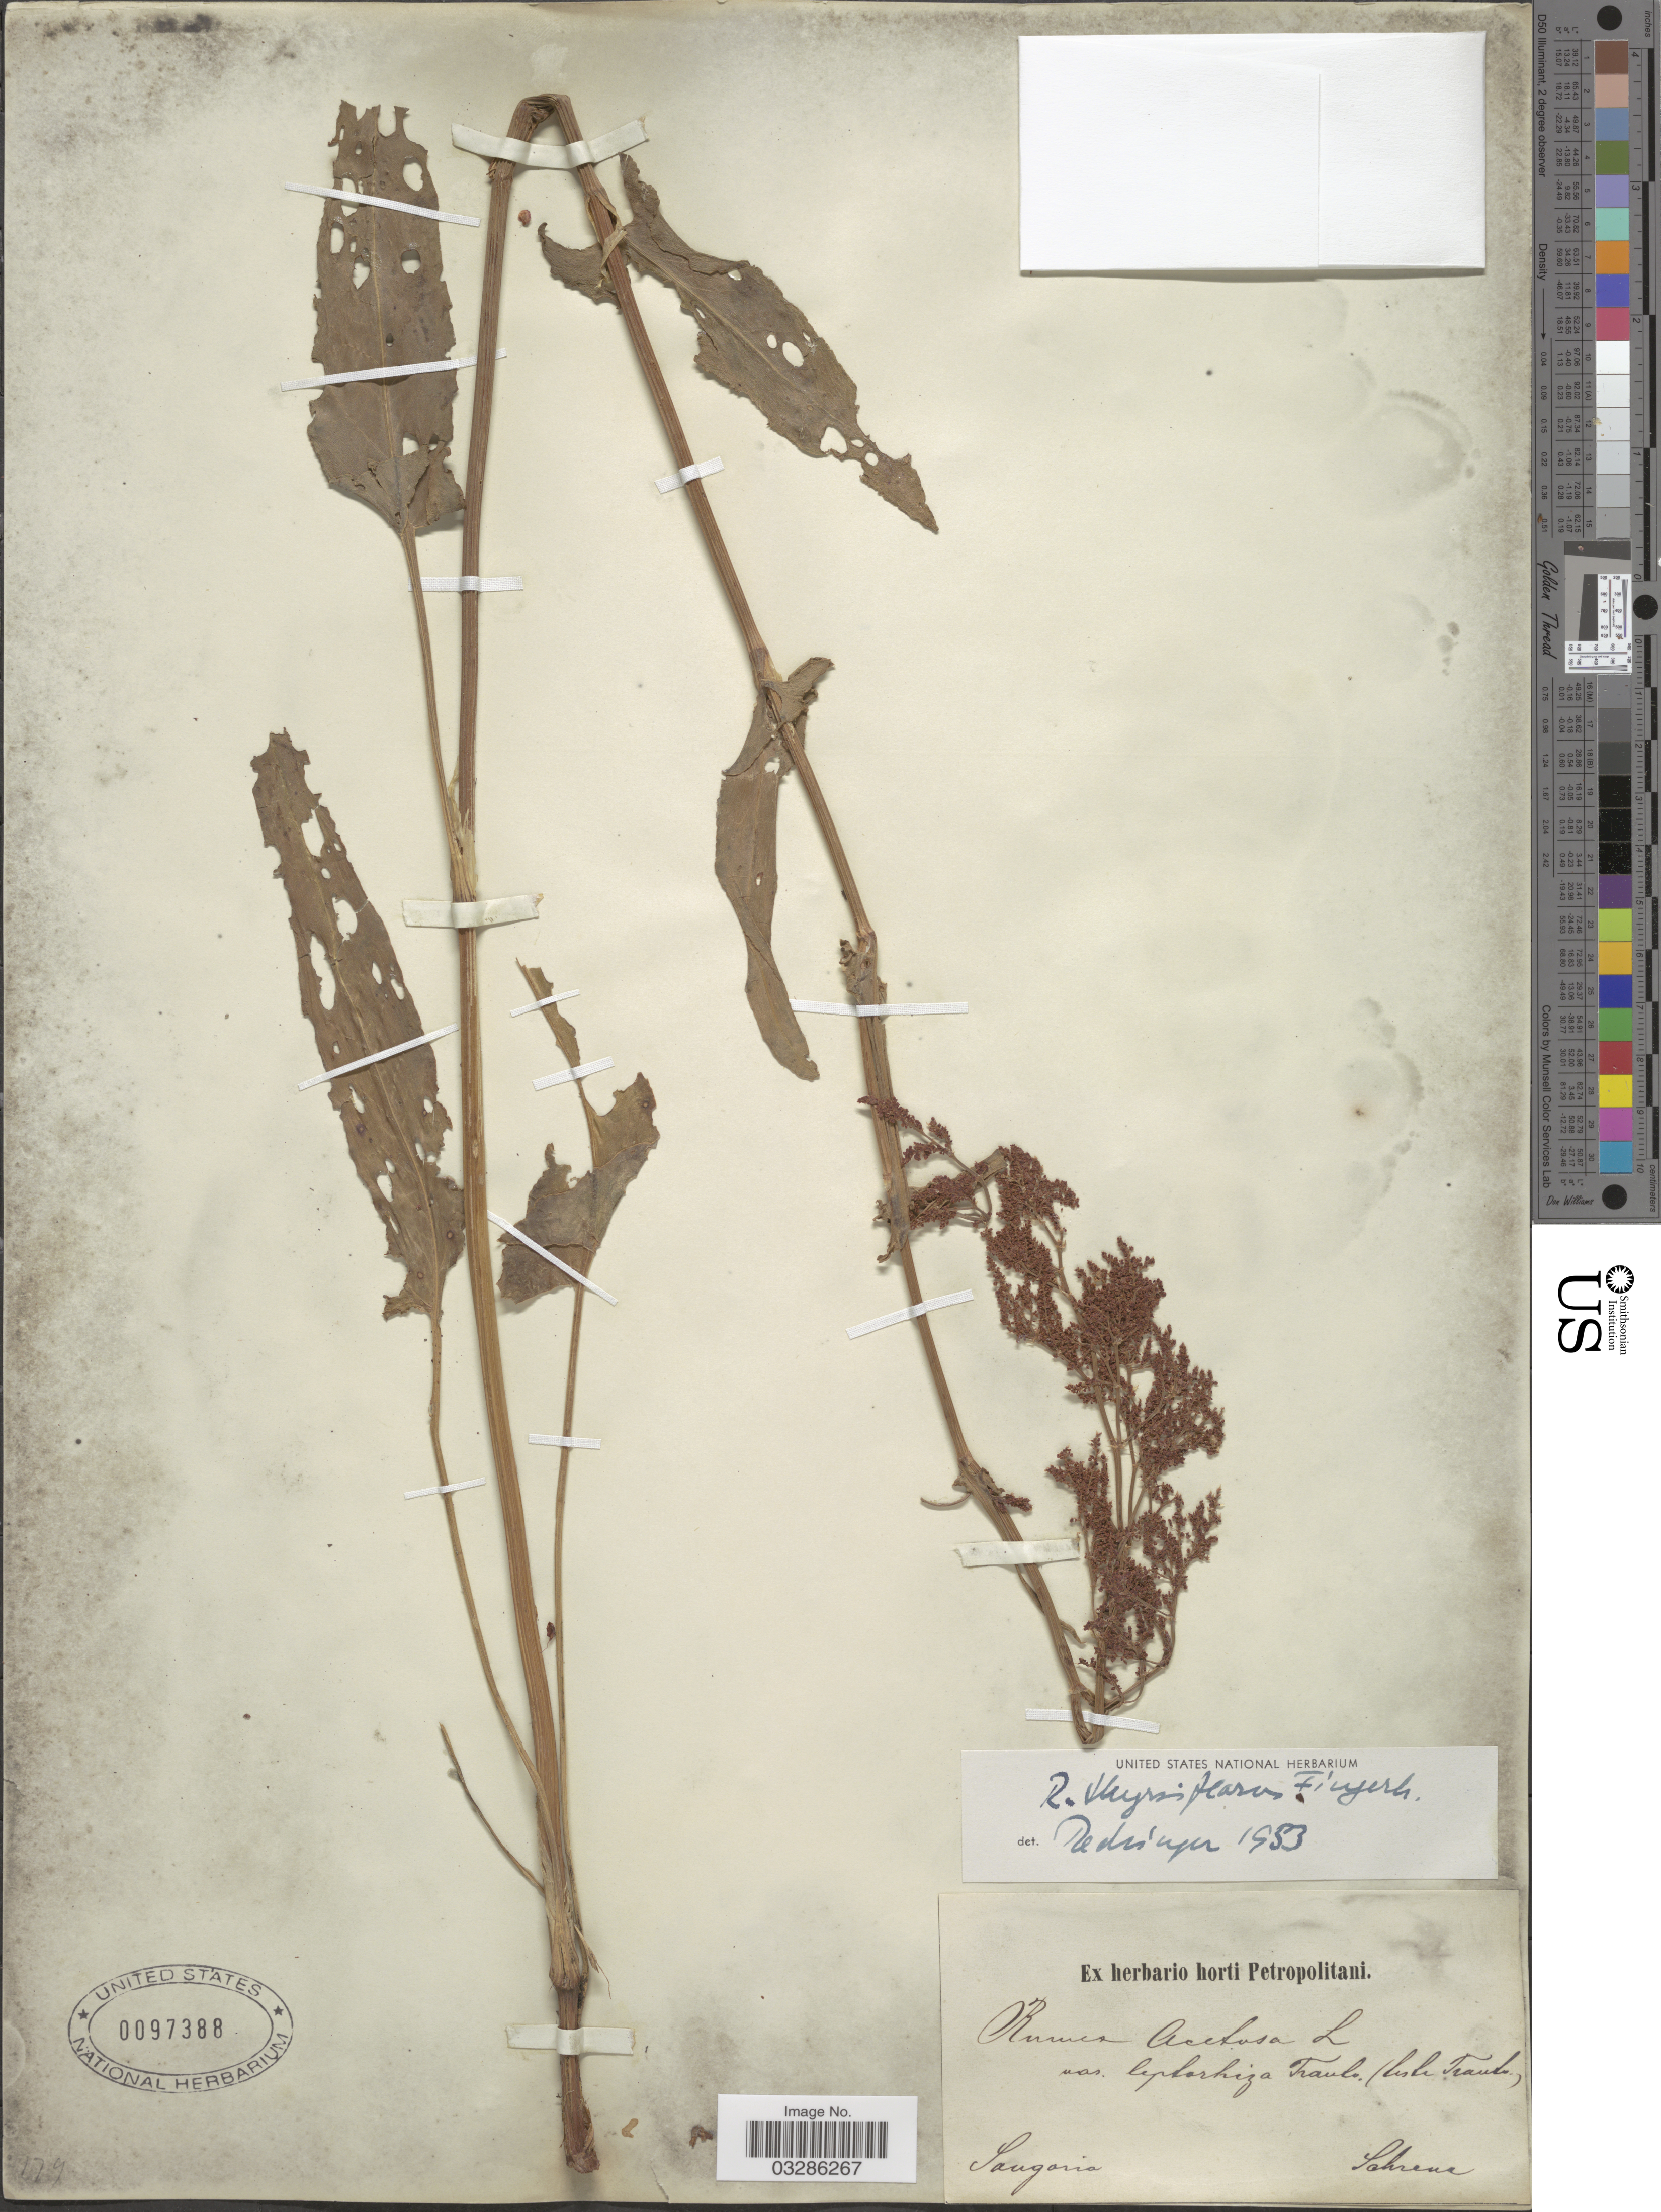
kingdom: Plantae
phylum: Tracheophyta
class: Magnoliopsida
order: Caryophyllales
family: Polygonaceae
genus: Rumex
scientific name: Rumex thyrsiflorus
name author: Fingerh.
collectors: A.G. Schrenk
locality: Sangaria.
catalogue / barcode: US 97388